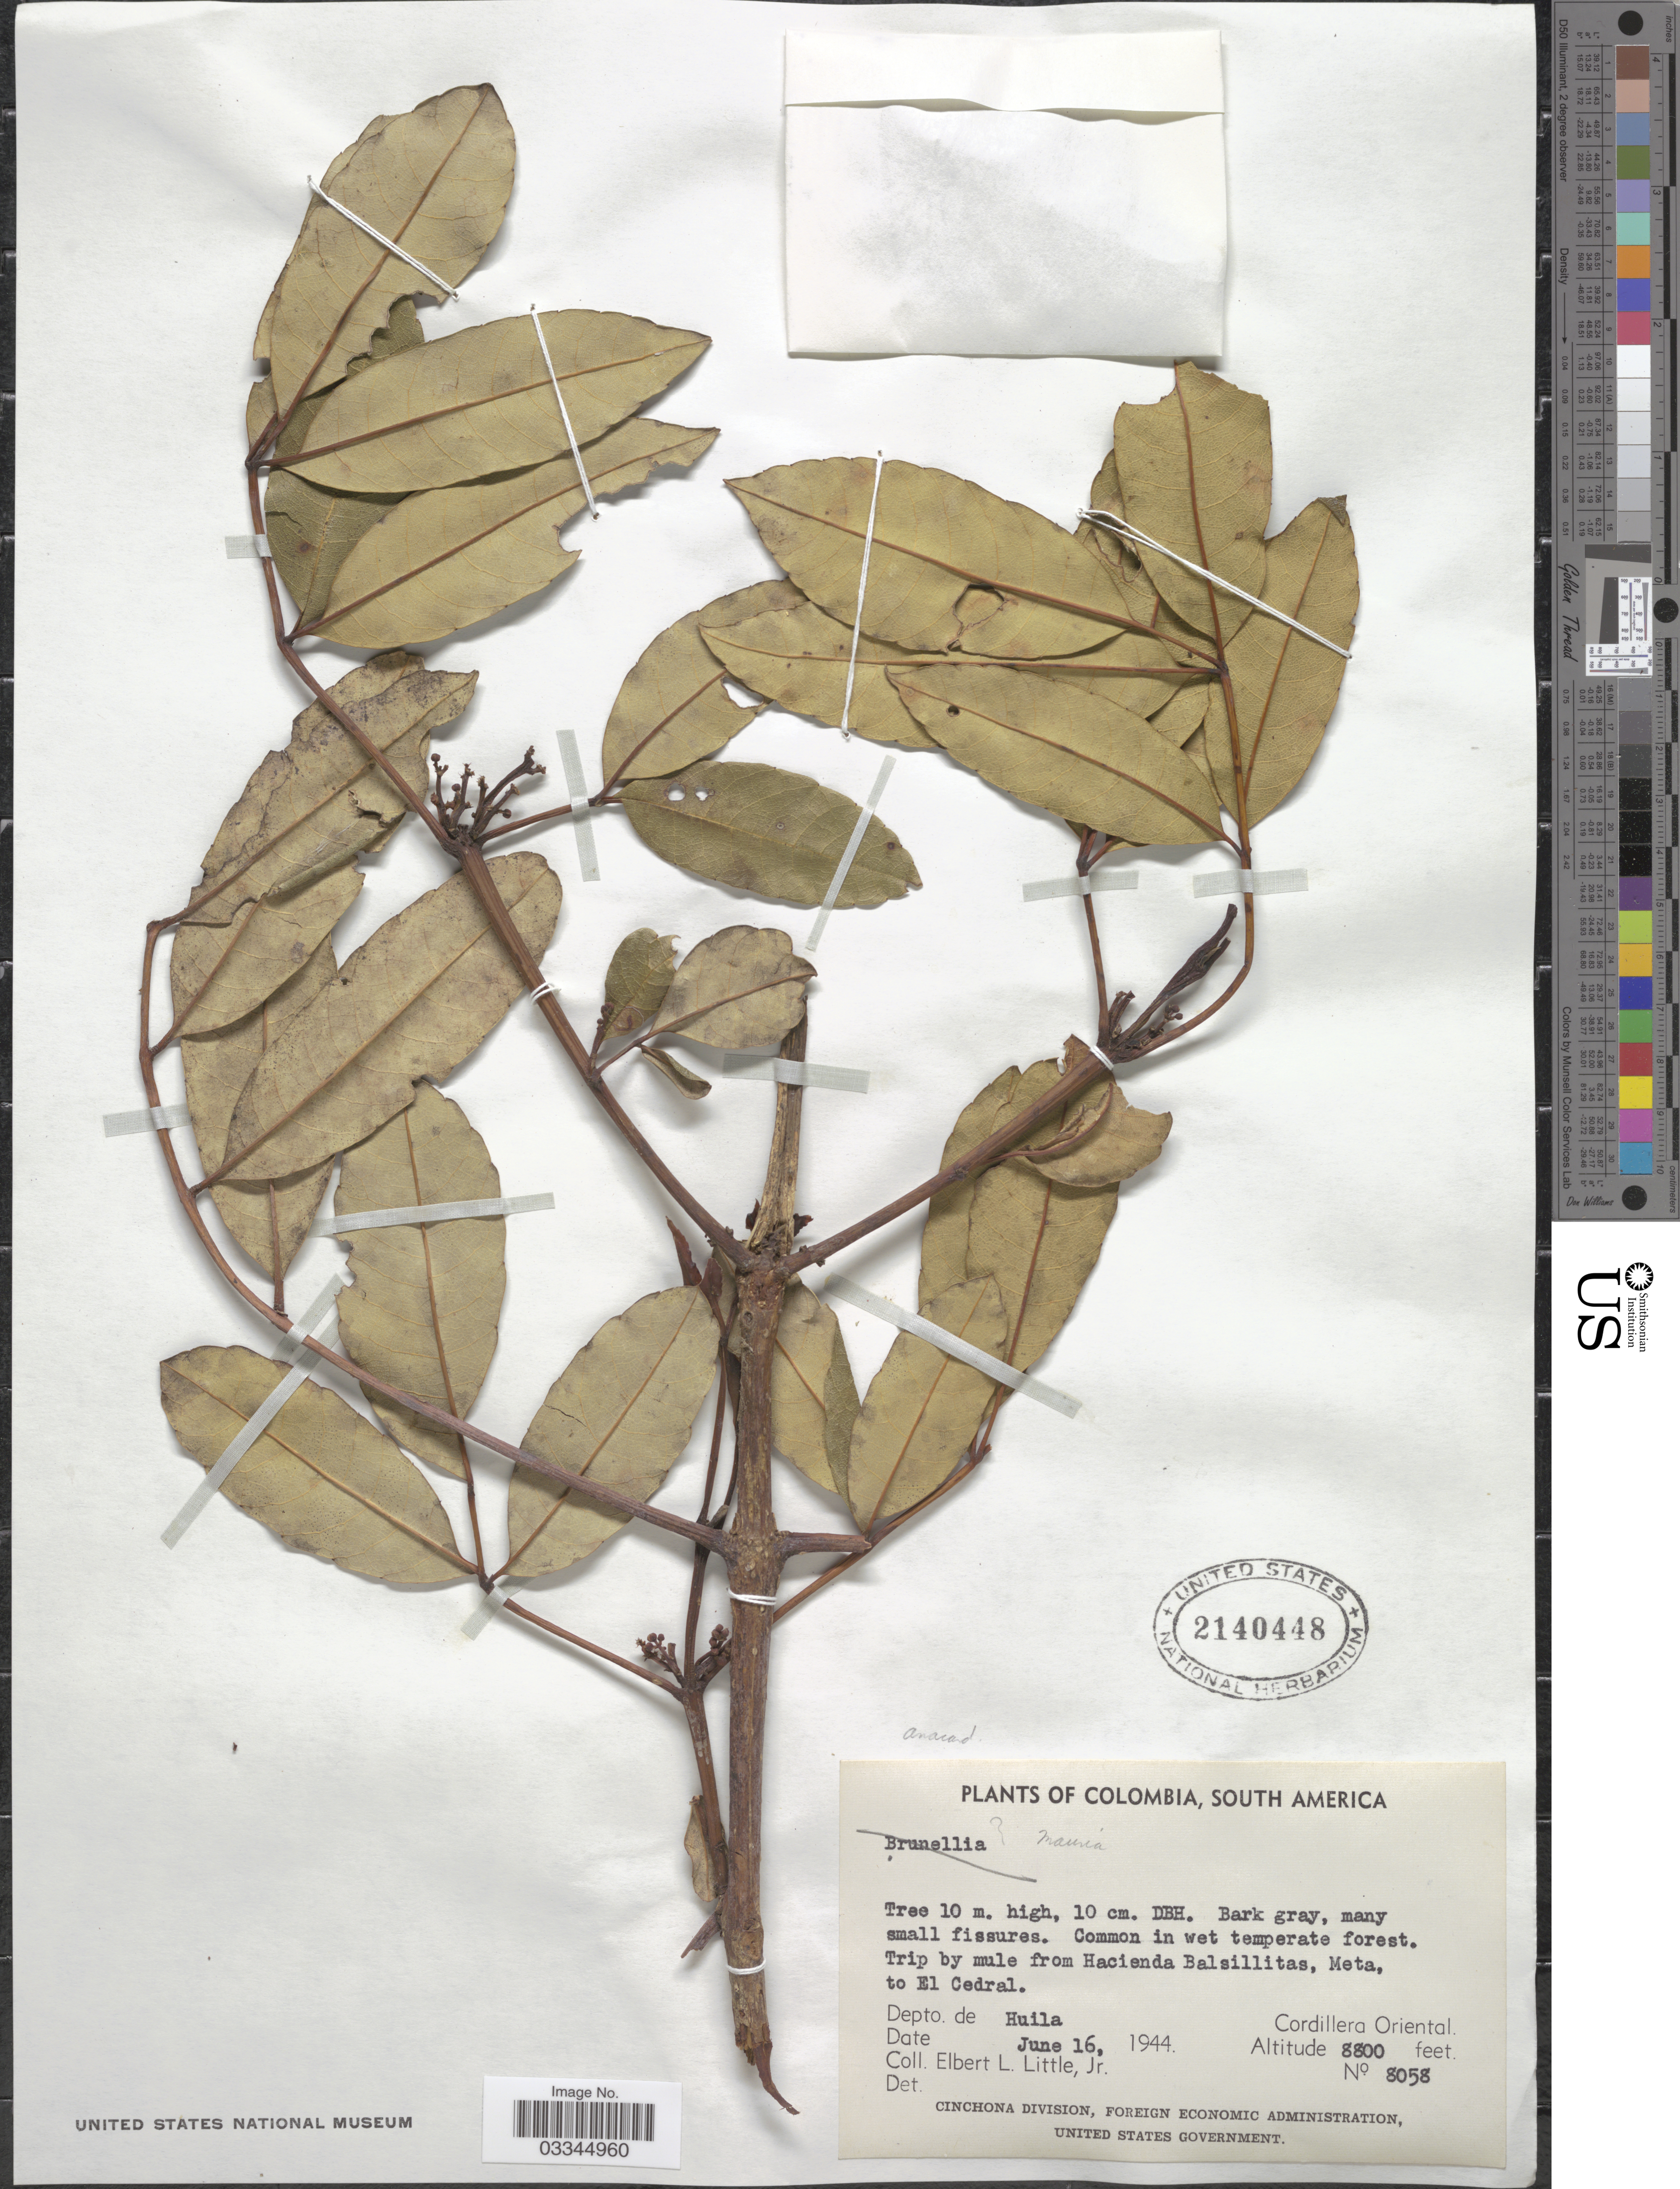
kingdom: Plantae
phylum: Tracheophyta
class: Magnoliopsida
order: Sapindales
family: Anacardiaceae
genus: Mauria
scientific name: Mauria sp.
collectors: E. L. Little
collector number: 8058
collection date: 1944-06-16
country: Colombia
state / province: Huila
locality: Trip by mule from Hacienda Balsillitas, Meta, to El Cedral. Depto. de Huila. Cordillera Oriental.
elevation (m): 2682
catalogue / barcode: US 2140448